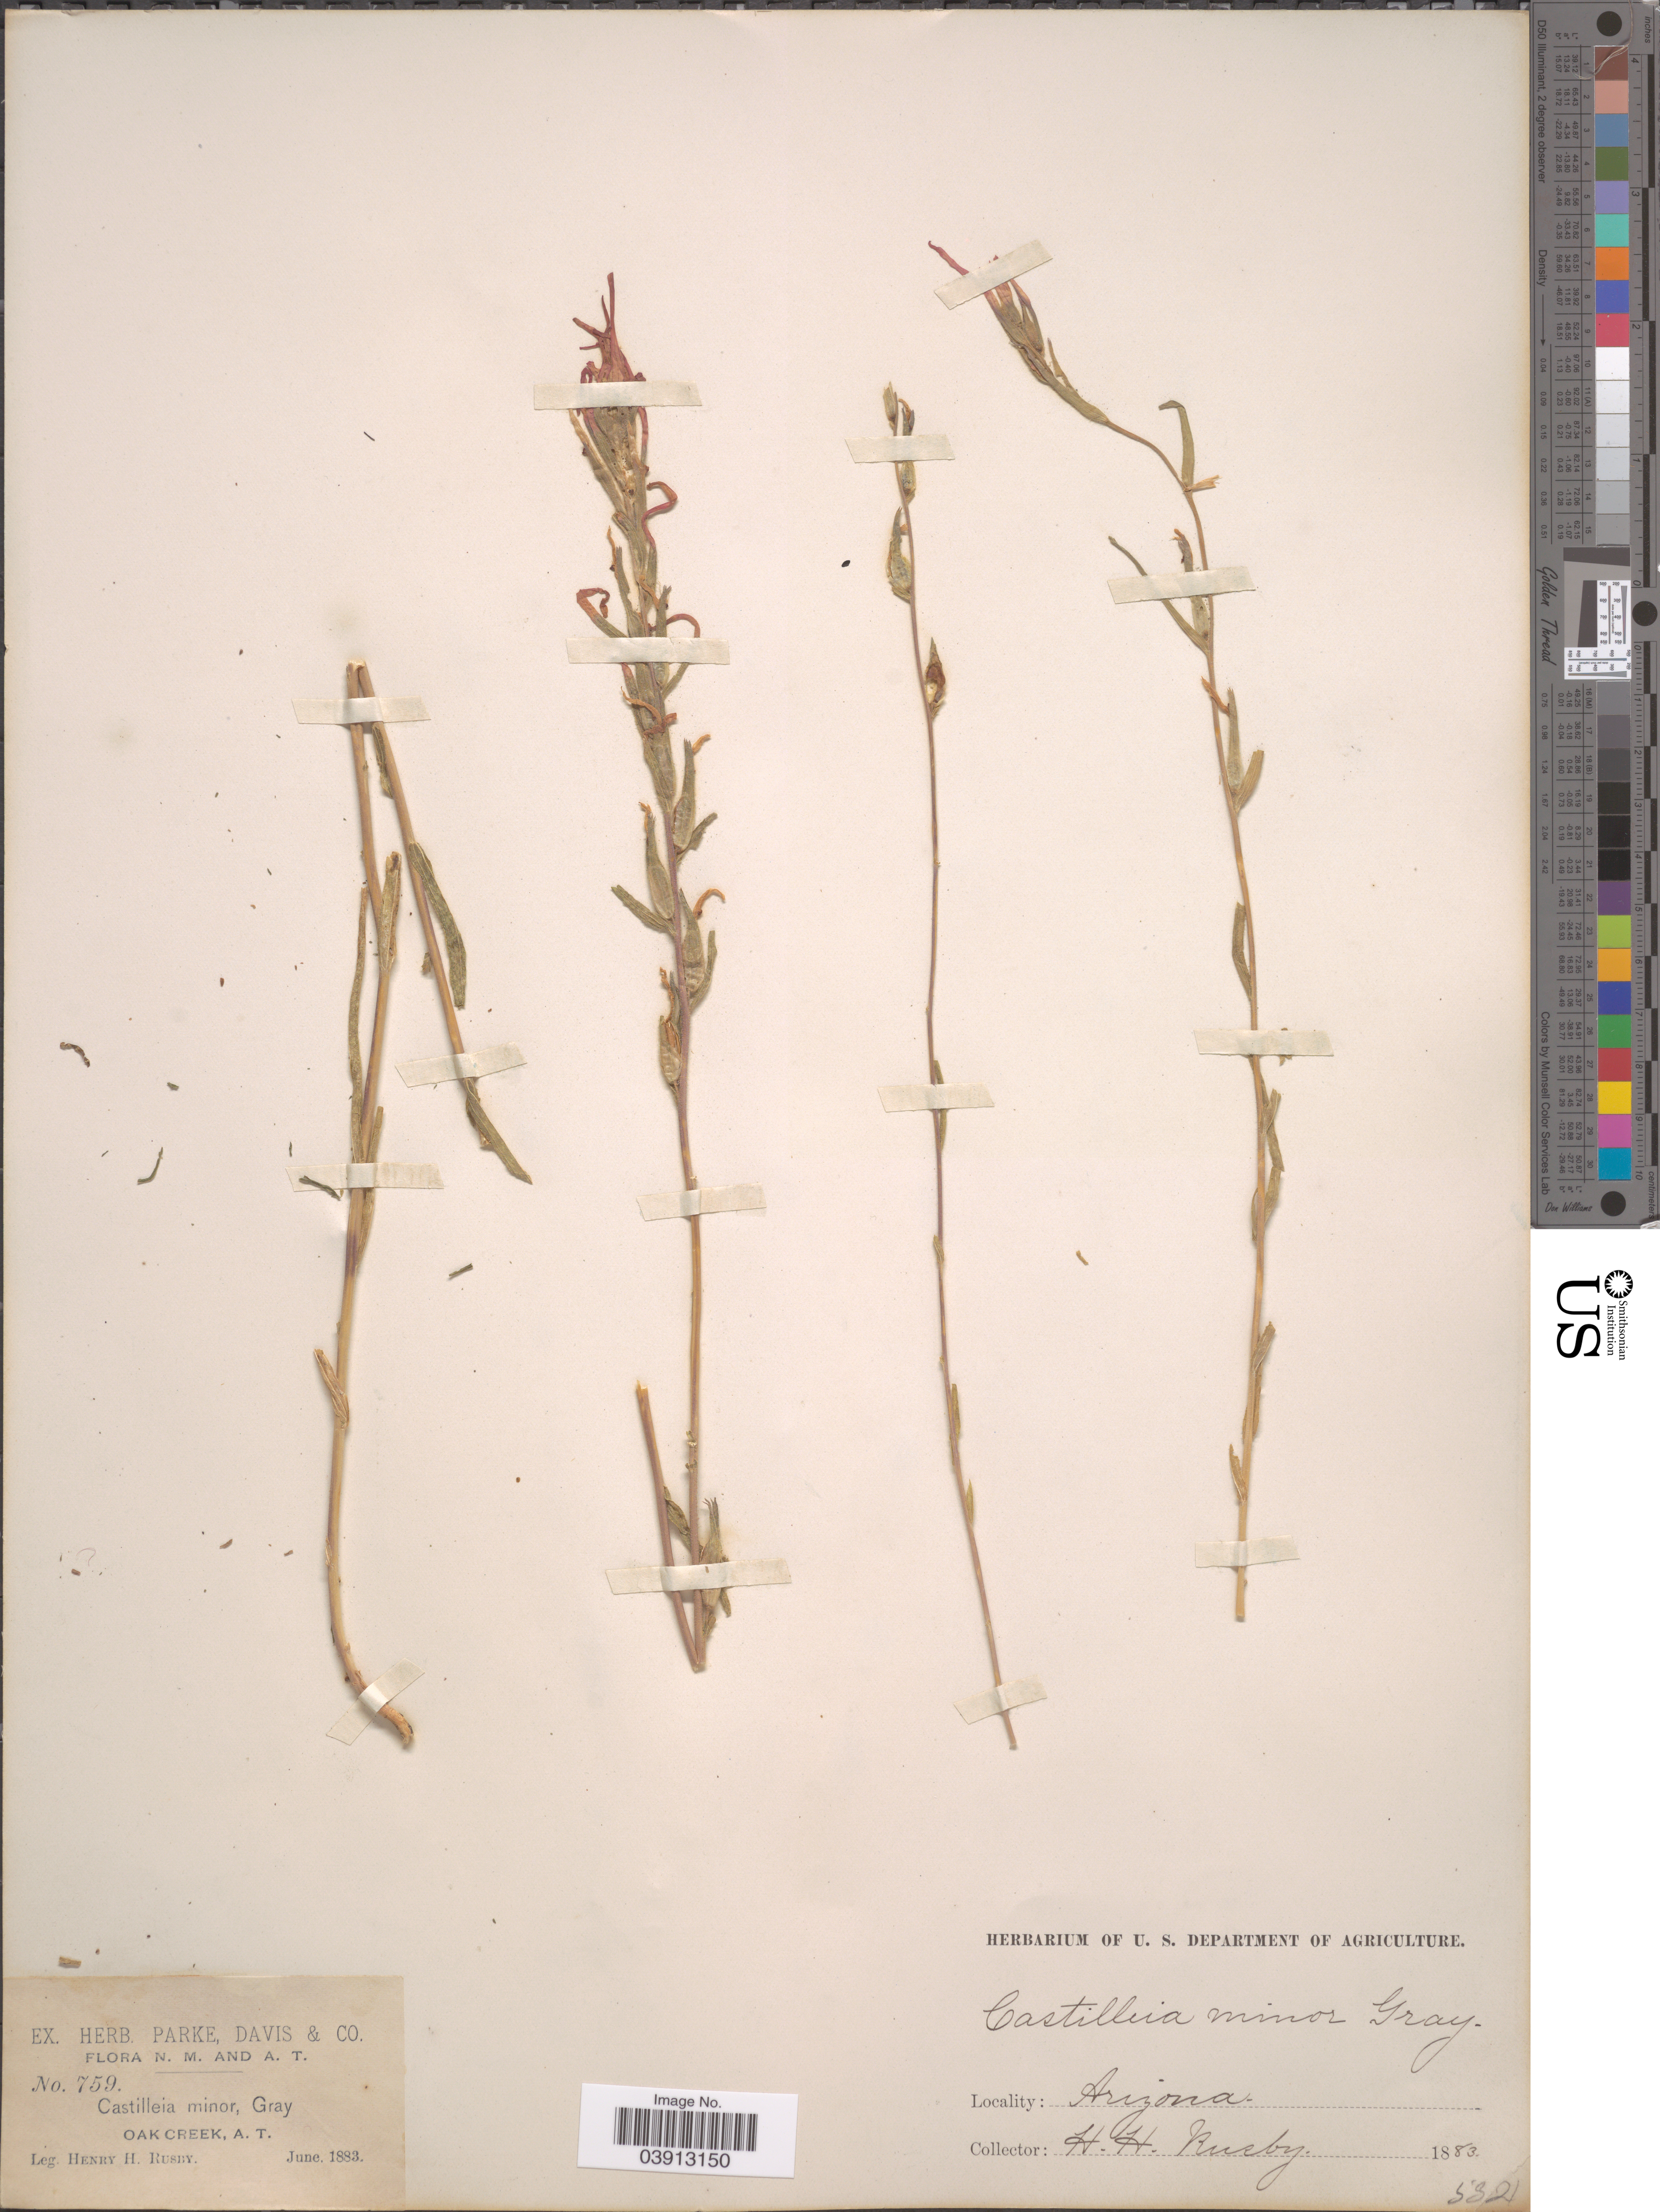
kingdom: Plantae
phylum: Tracheophyta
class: Magnoliopsida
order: Lamiales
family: Orobanchaceae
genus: Castilleja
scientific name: Castilleja minor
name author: A. Gray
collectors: H. H. Rusby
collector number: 759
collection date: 1883-06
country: United States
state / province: Arizona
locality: Oak Creek, A. T.